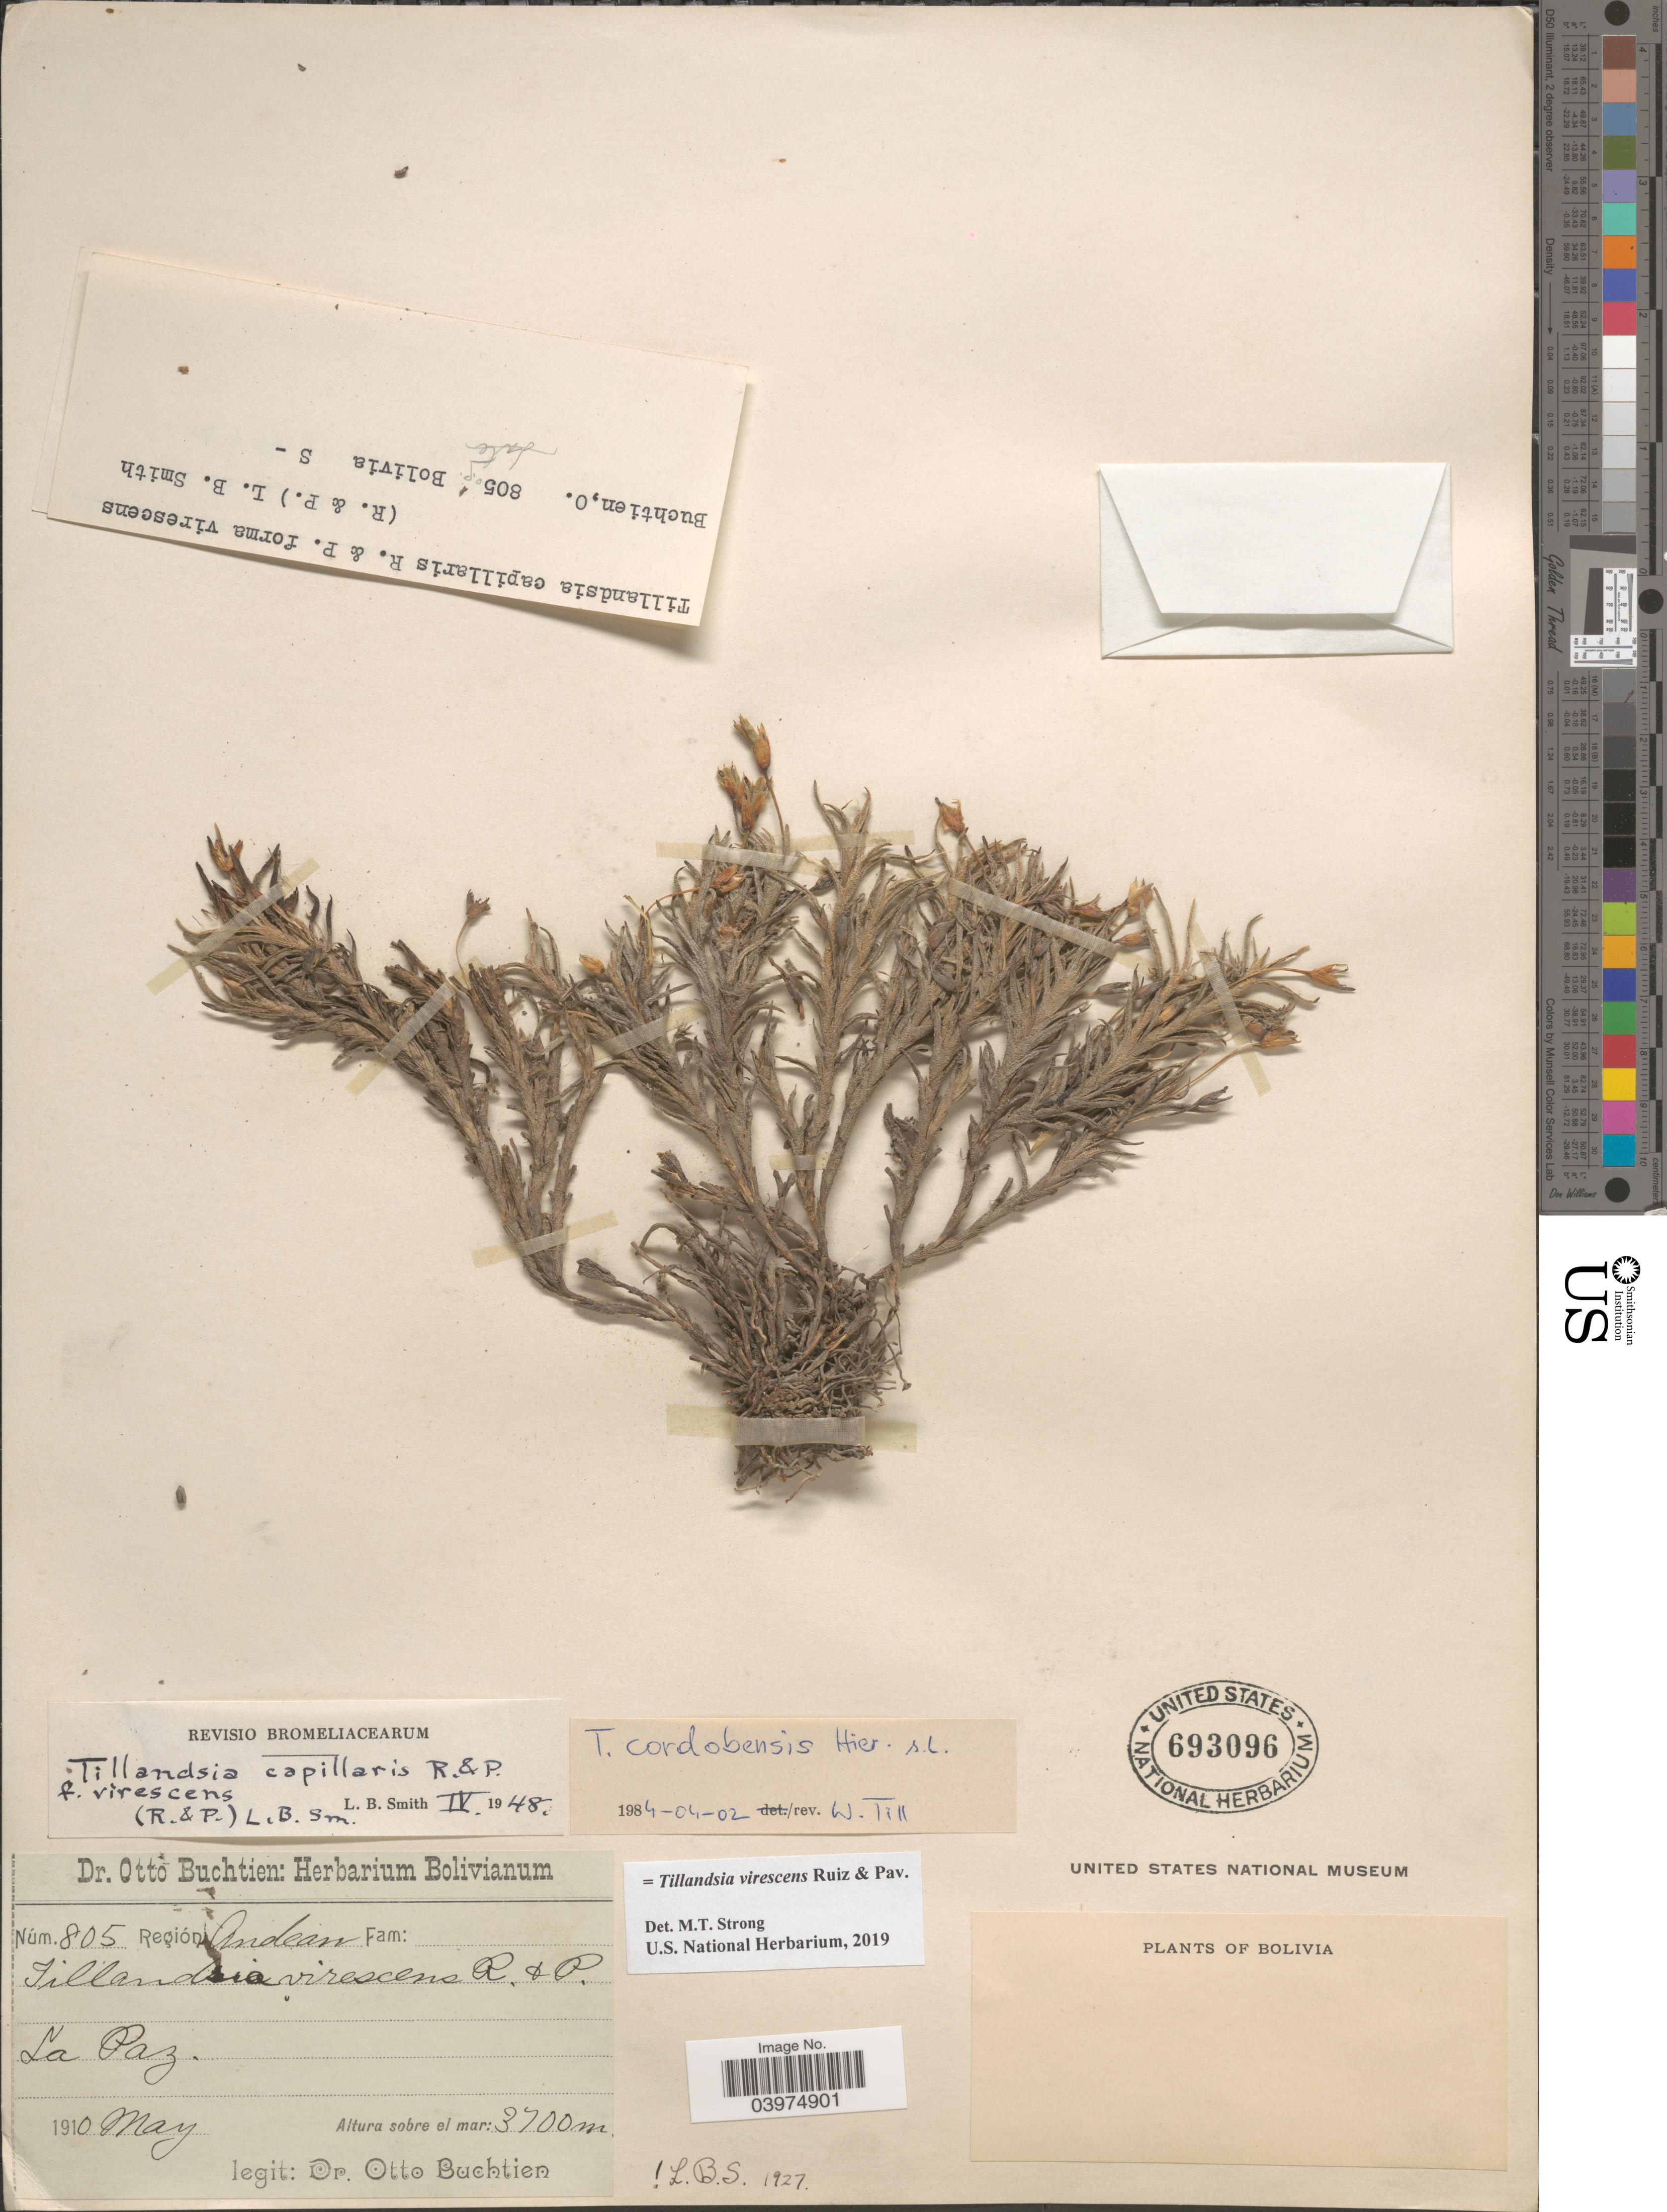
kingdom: Plantae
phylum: Tracheophyta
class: Liliopsida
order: Poales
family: Bromeliaceae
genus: Tillandsia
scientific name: Tillandsia virescens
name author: Ruiz & Pav.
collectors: O. Buchtien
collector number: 805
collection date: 1910-05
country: Bolivia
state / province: La Paz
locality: Región Andean.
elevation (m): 3700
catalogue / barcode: US 693096